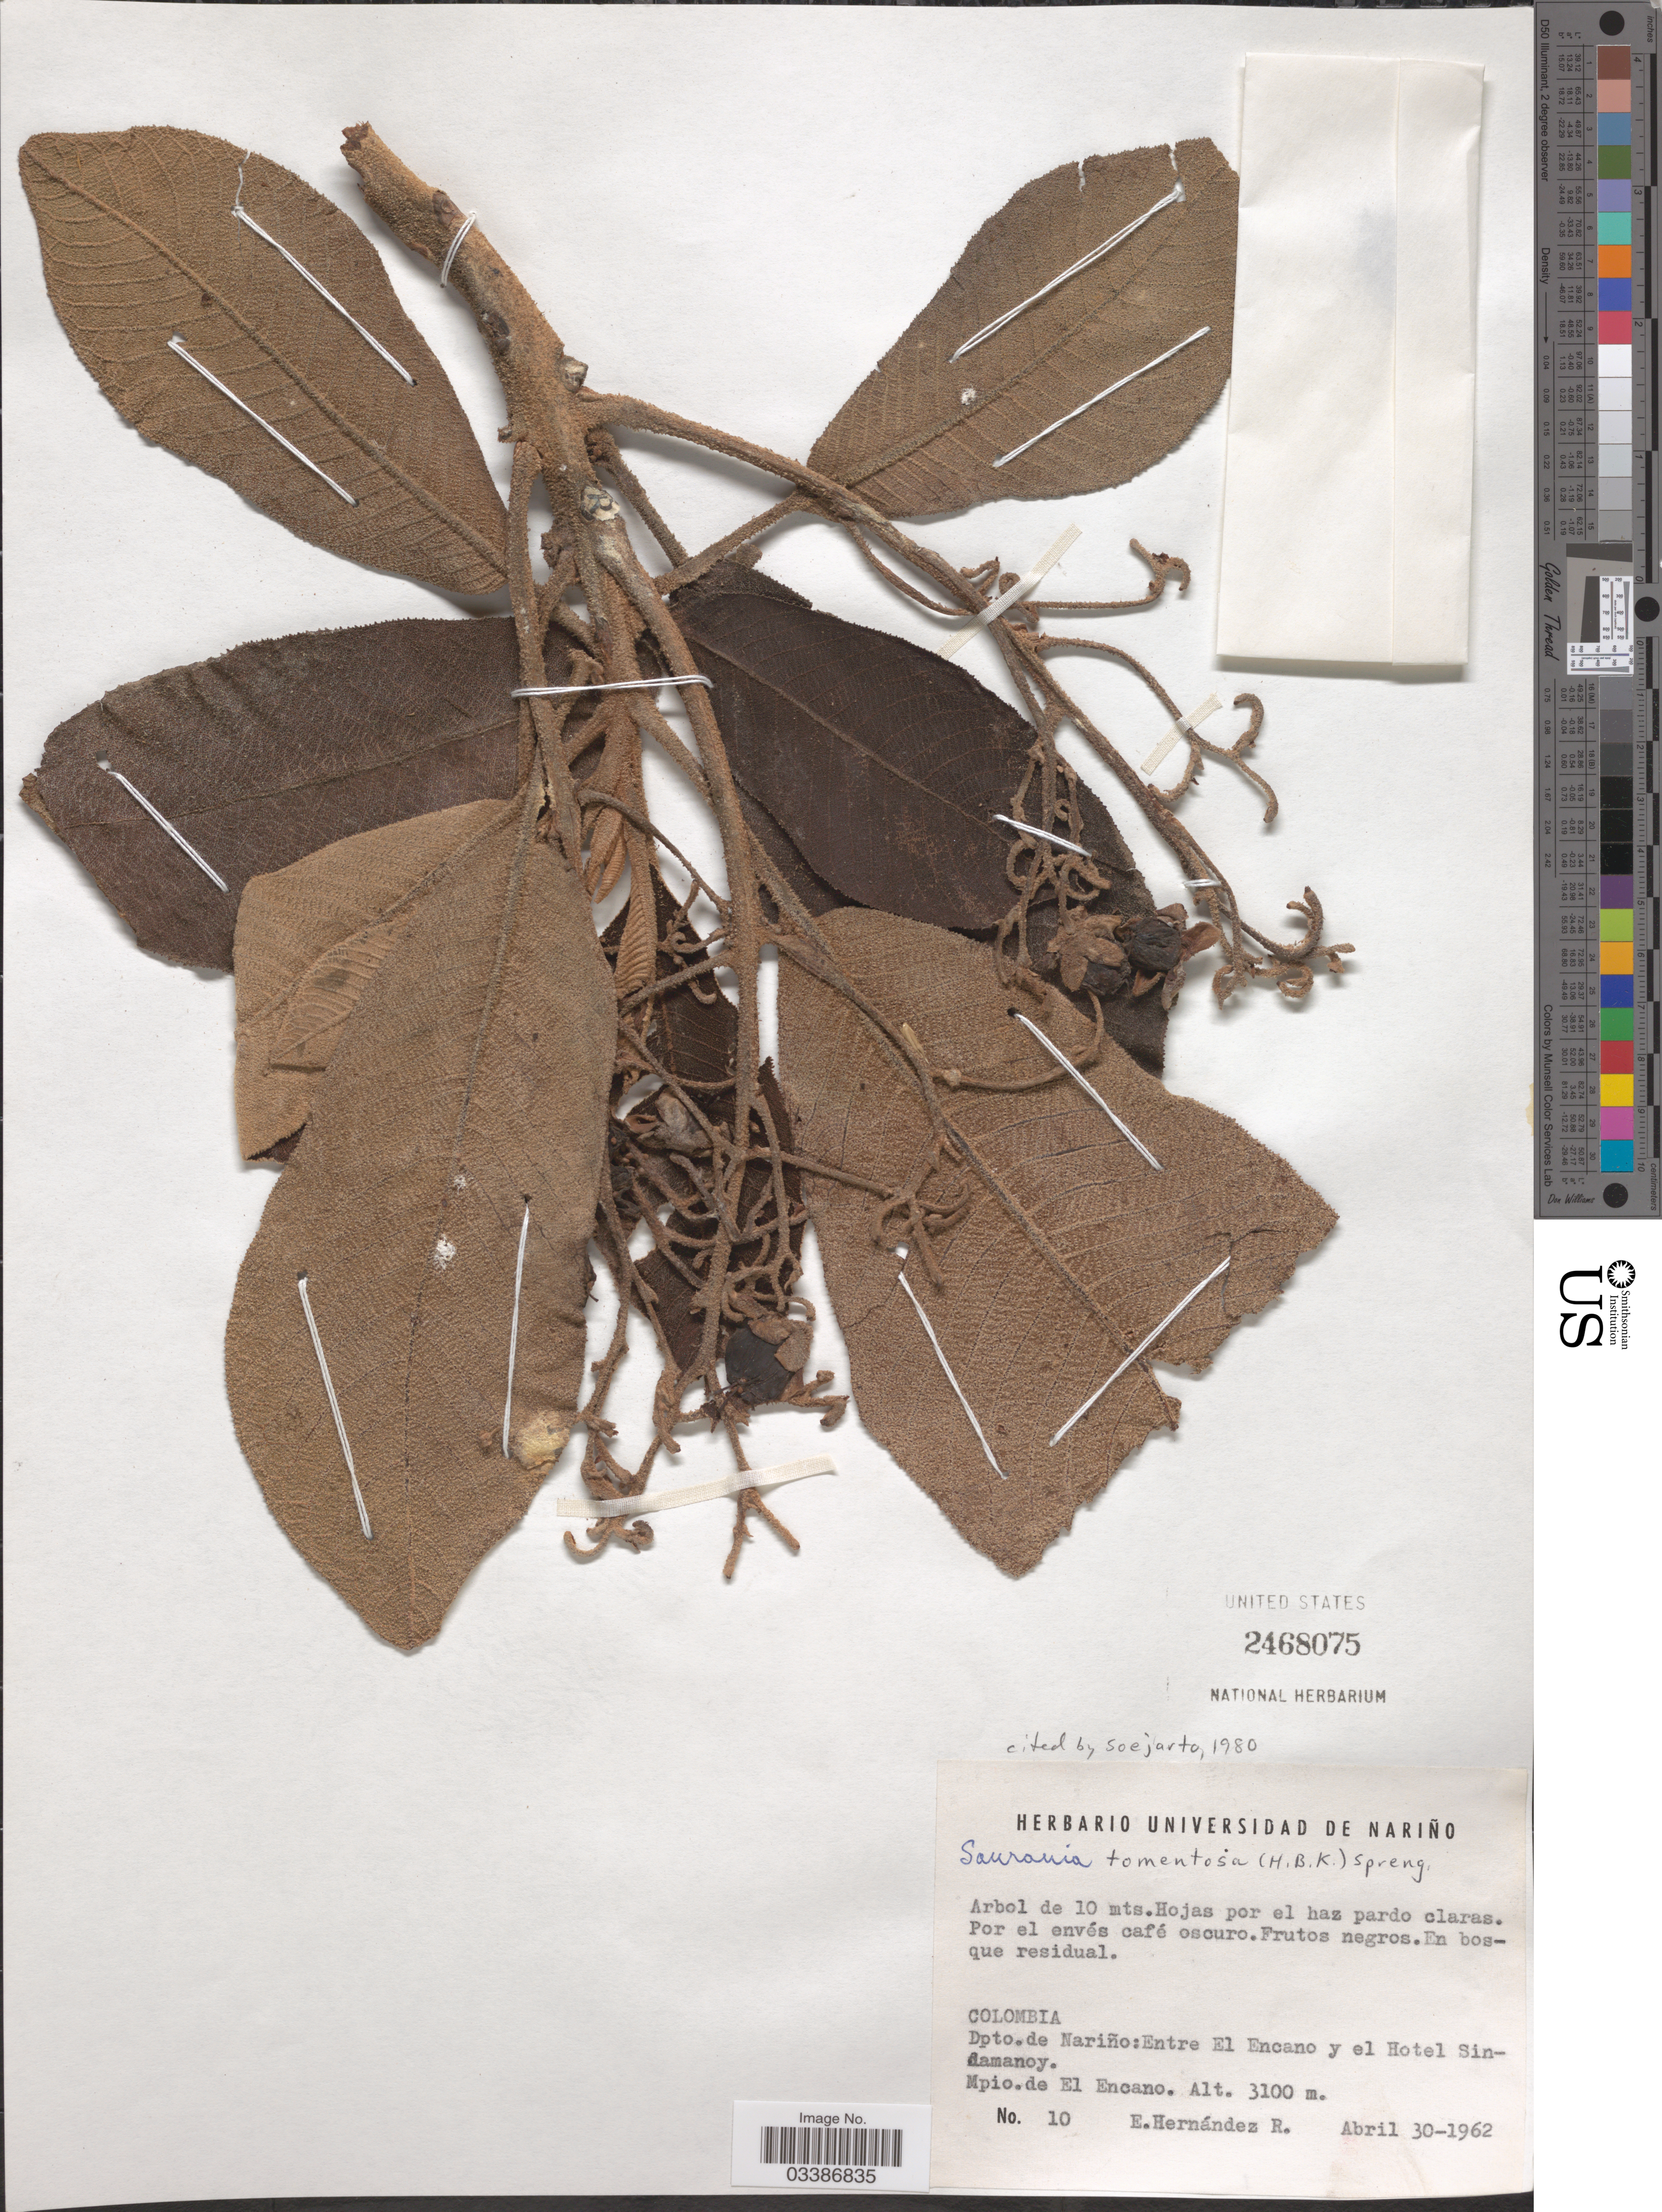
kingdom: Plantae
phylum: Tracheophyta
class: Magnoliopsida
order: Ericales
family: Actinidiaceae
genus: Saurauia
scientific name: Saurauia tomentosa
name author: (Kunth) Spreng.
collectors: E. Hernández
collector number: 10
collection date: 1962-04-30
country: Colombia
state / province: Nariño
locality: Dpto. de Nariño: Entre El Encano y el Hotel Sindamanoy. Mpio. de El Encano.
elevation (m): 3100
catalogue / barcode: US 2468075